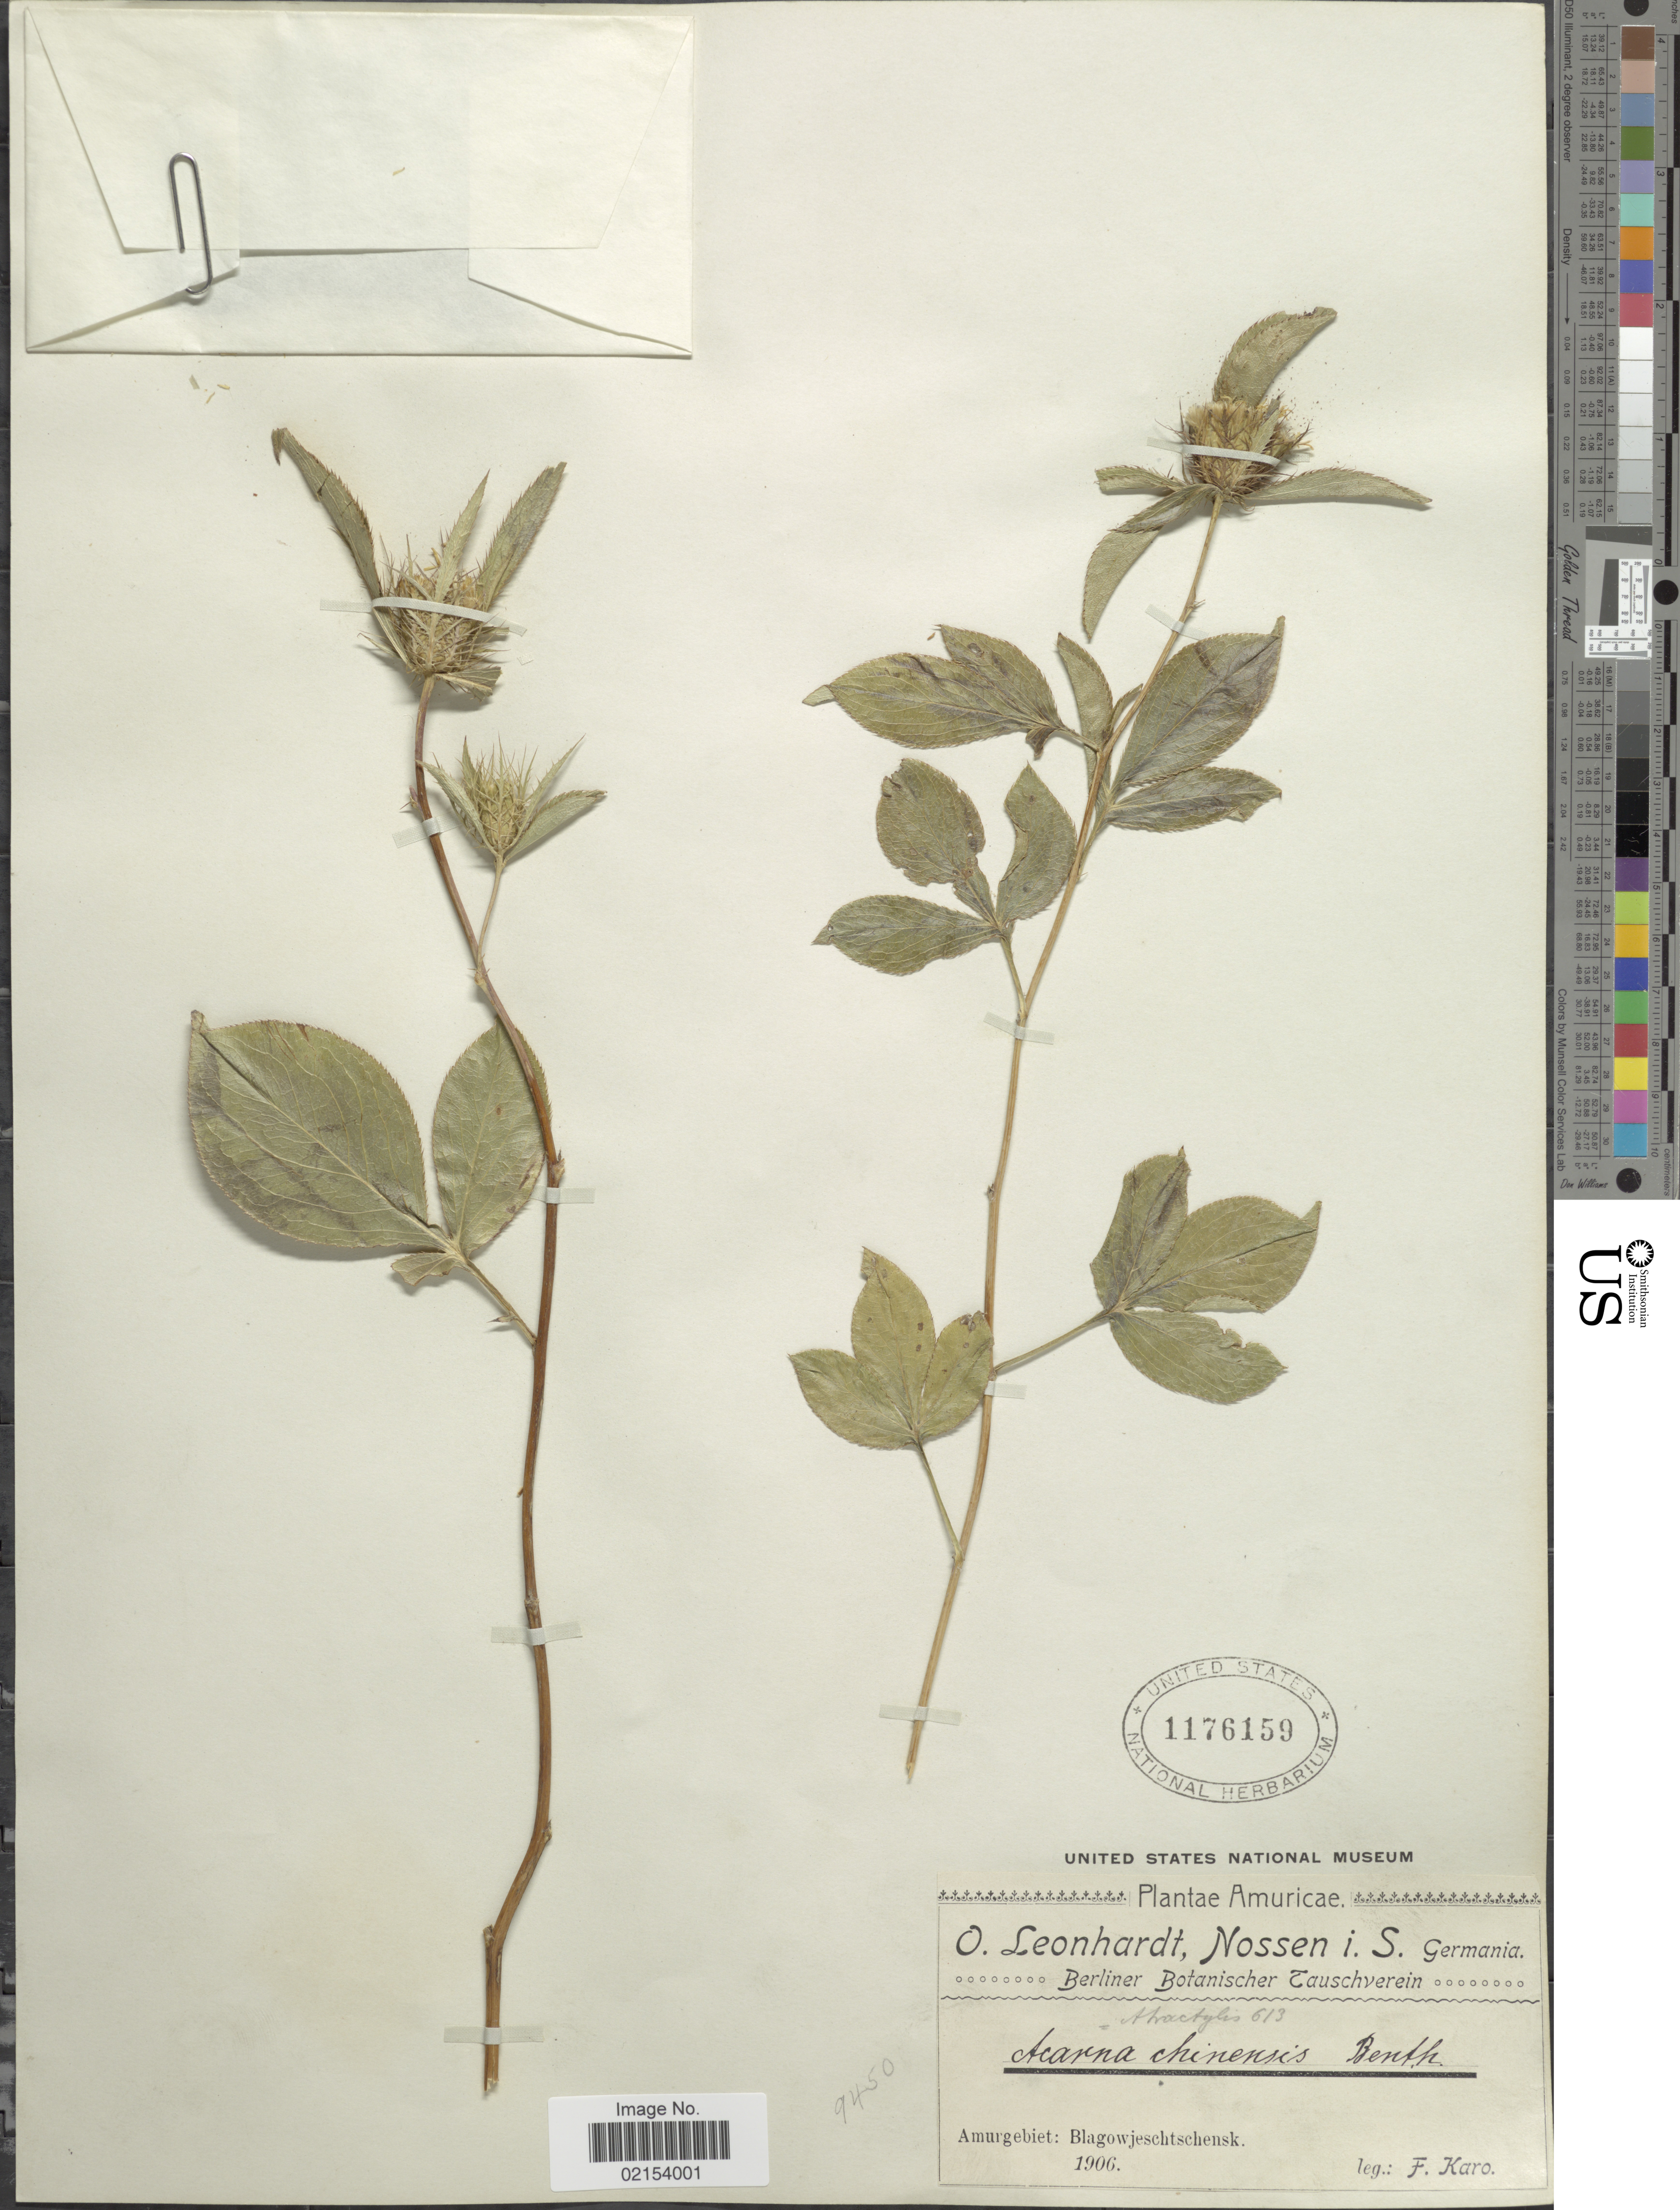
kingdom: Plantae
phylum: Tracheophyta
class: Magnoliopsida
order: Asterales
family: Asteraceae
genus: Atractylodes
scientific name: Atractylodes lancea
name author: (Thunb.) DC.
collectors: F. Karo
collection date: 1906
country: Russian Federation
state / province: Amur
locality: Amurgebiet: Blagowjeschtschensk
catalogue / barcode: US 1176159